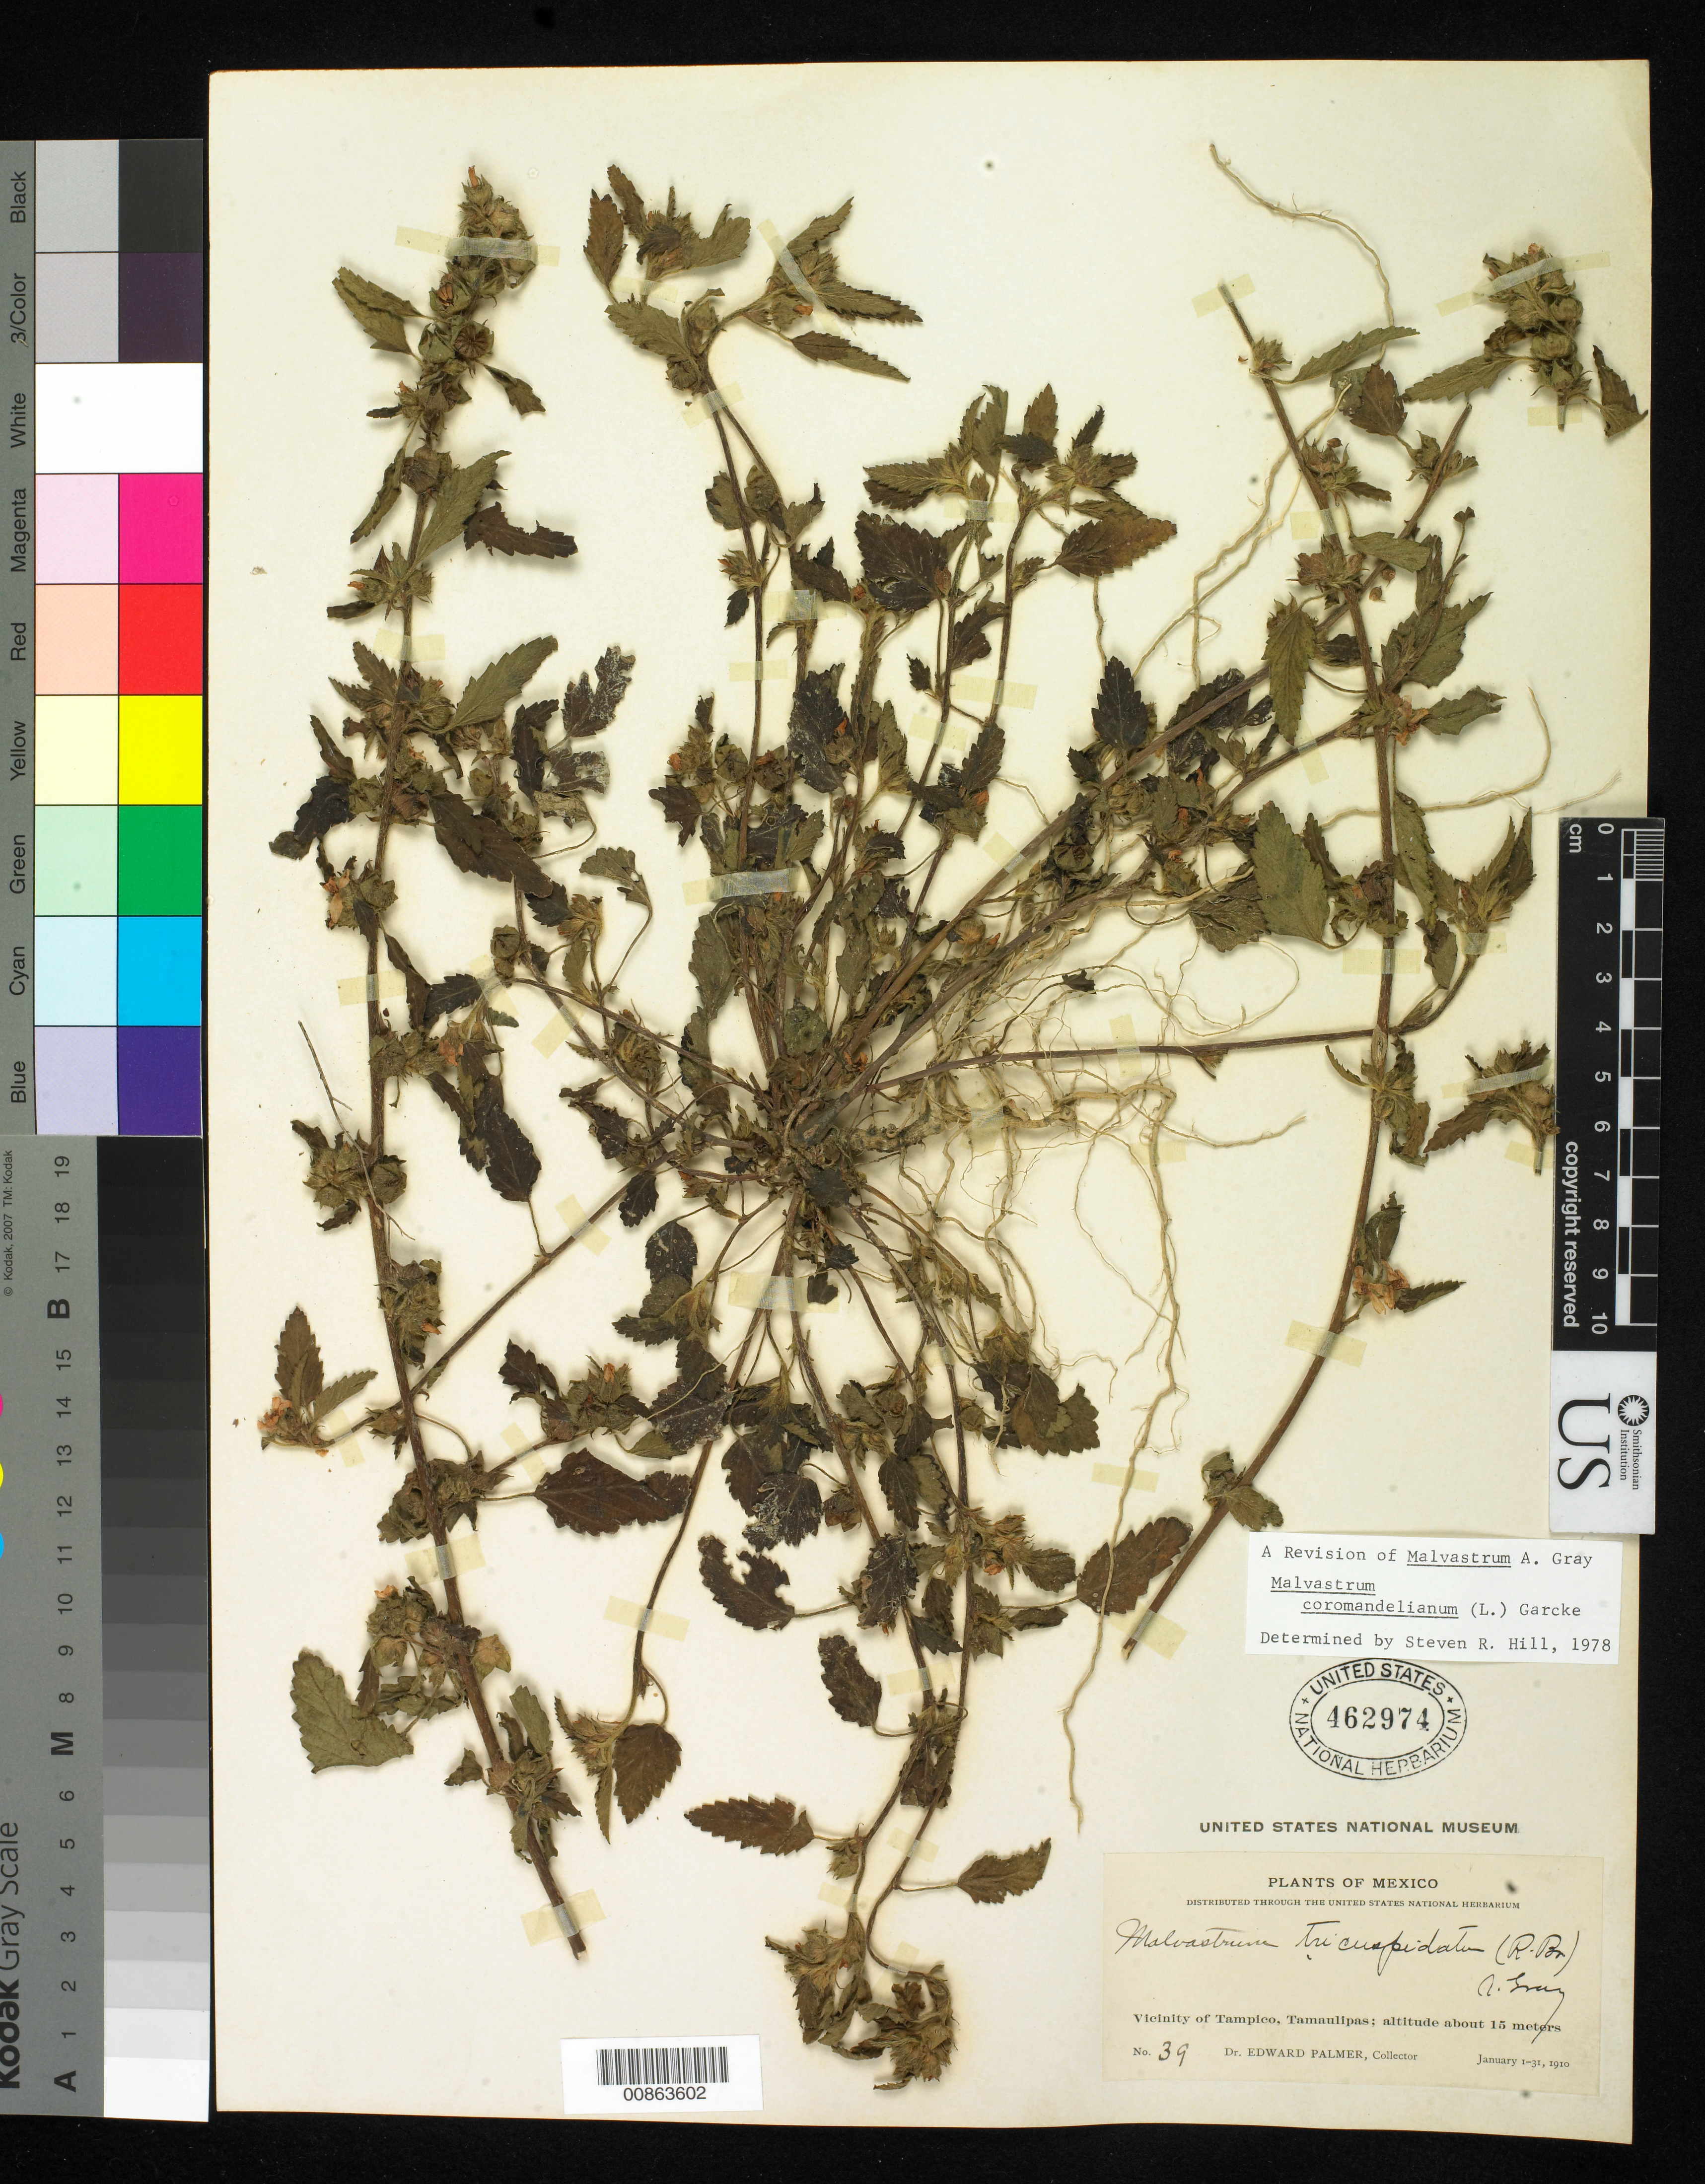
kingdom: Plantae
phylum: Tracheophyta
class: Magnoliopsida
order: Malvales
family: Malvaceae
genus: Malvastrum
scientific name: Malvastrum coromandelianum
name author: (L.) Garcke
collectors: E. Palmer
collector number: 39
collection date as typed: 01 Jan 1910 to 31 Jan 1910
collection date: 1910-01-01/1910-01-31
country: Mexico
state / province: Tamaulipas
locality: Vicinity of Tampico, Tamaulipas.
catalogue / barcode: US 462974